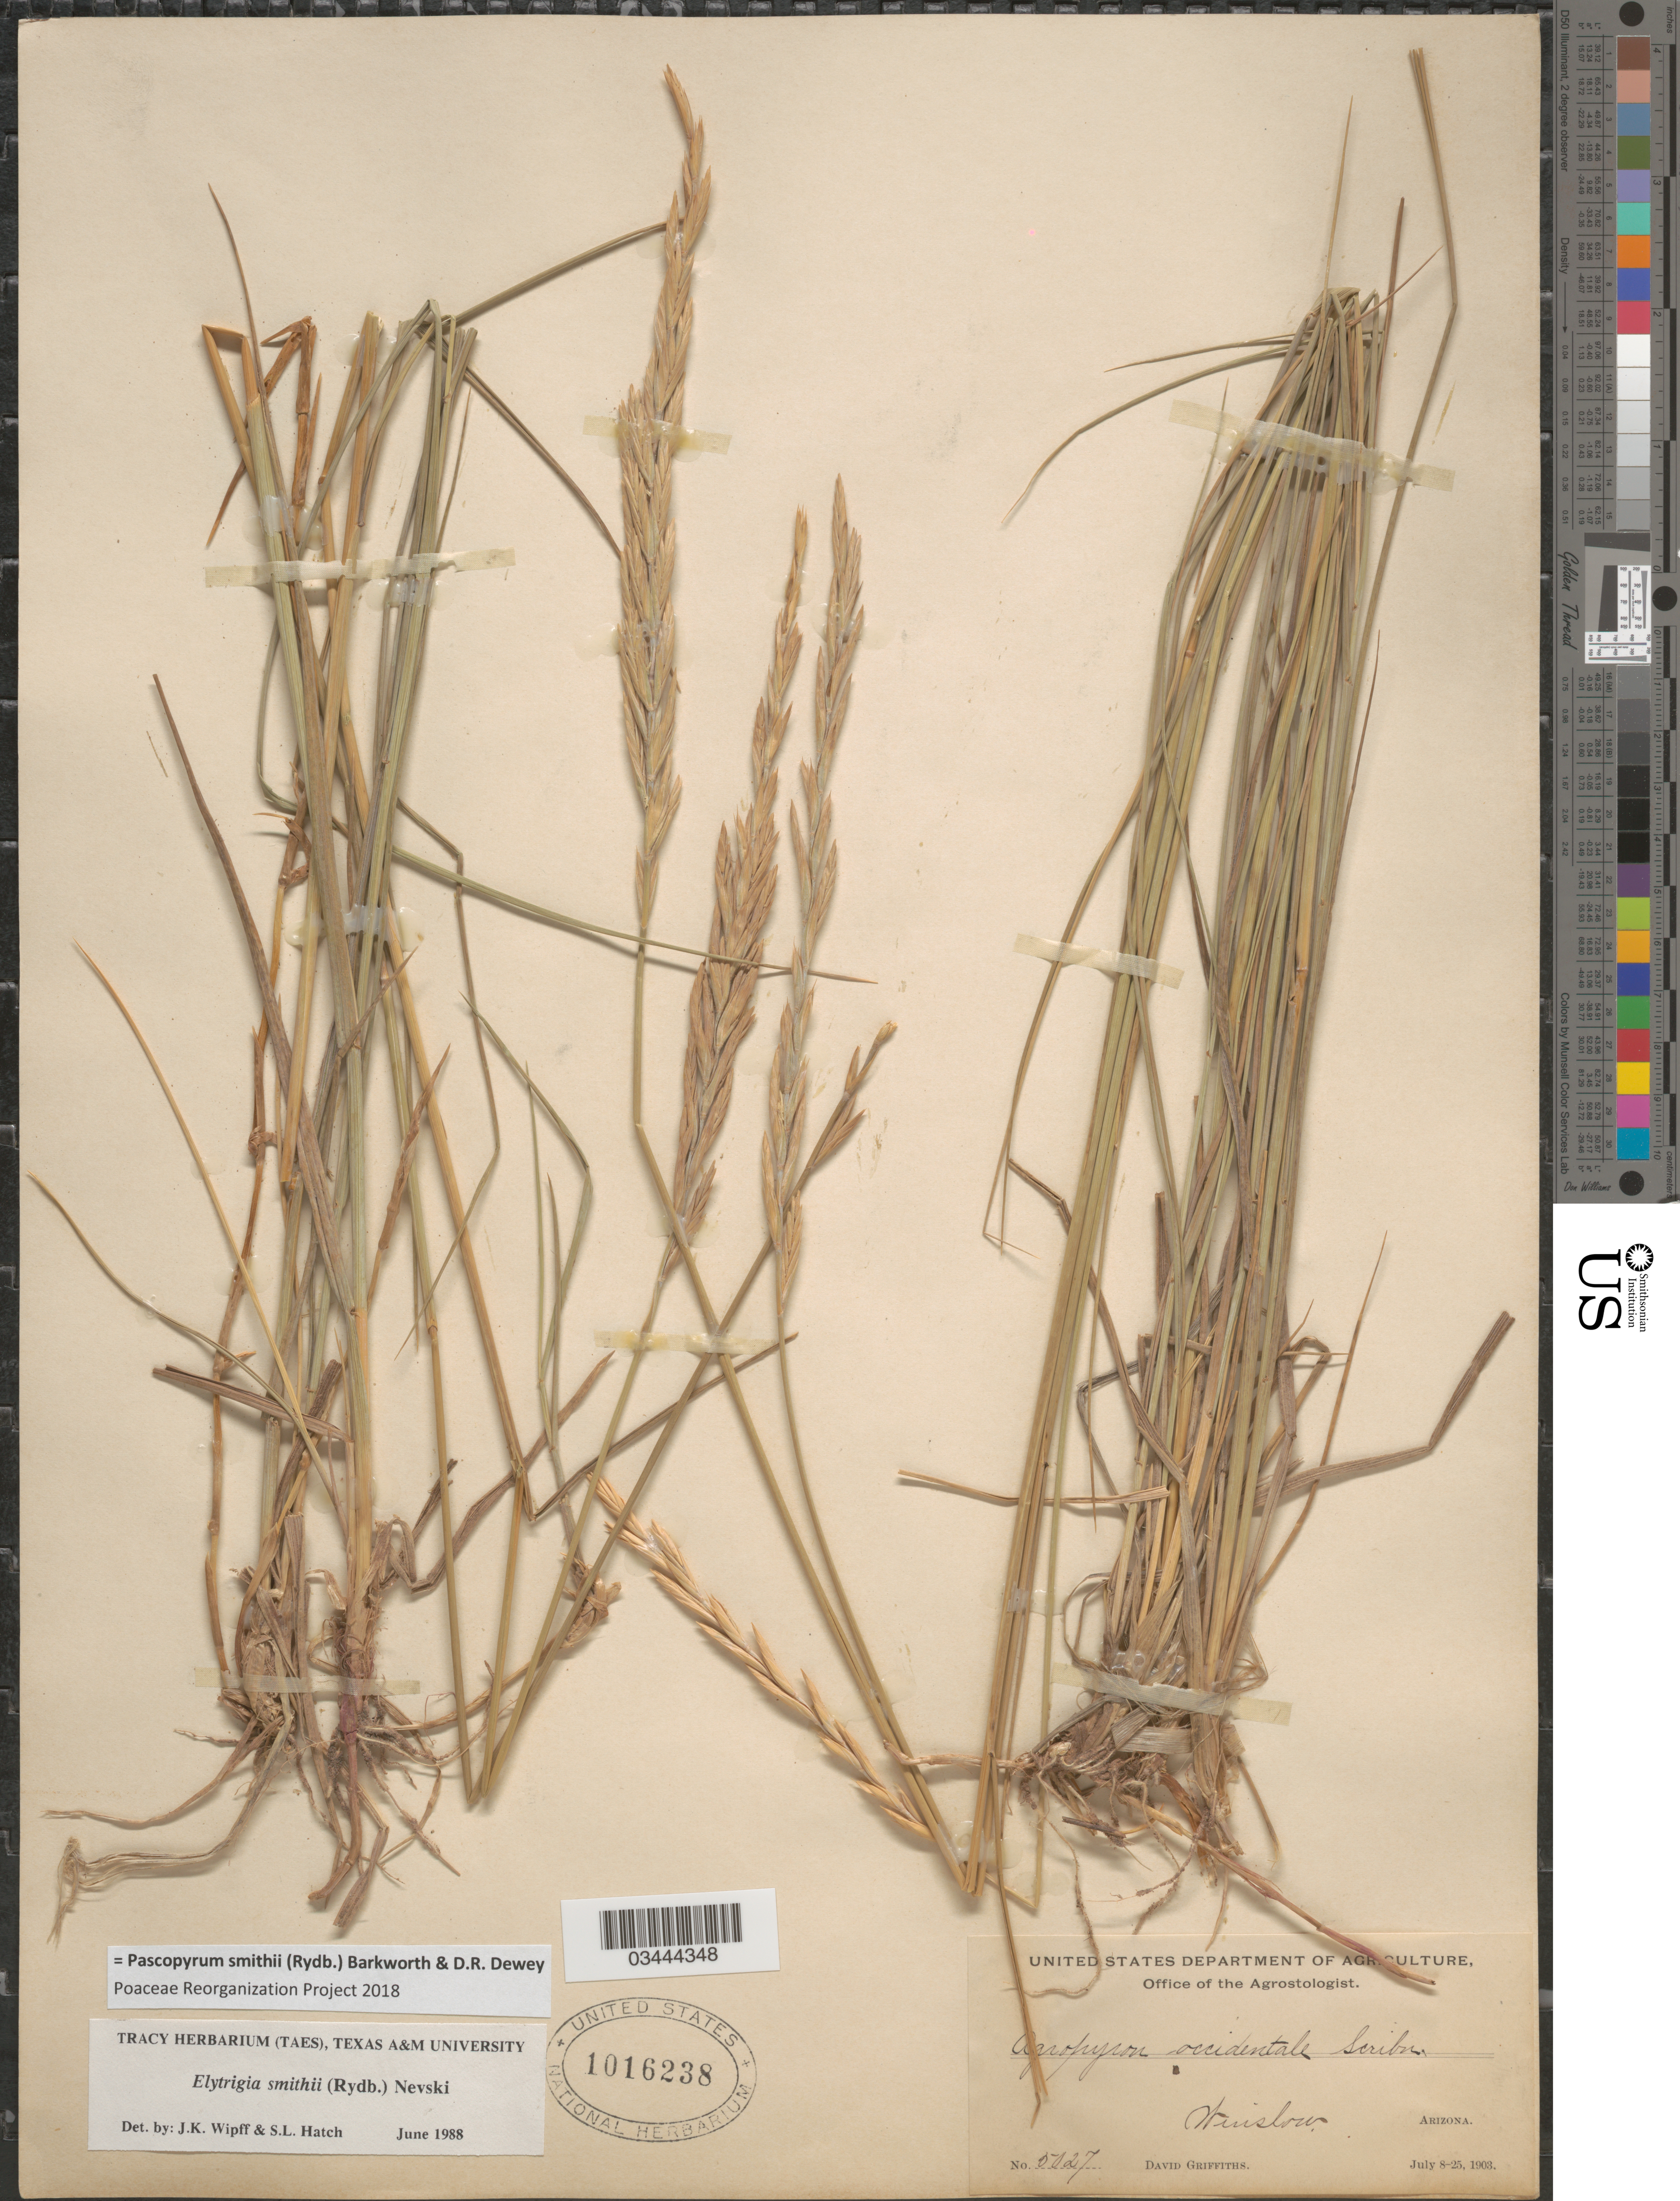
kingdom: Plantae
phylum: Tracheophyta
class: Liliopsida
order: Poales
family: Poaceae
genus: Pascopyrum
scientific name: Pascopyrum smithii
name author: (Rydb.) Barkworth & Dewey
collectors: D. Griffiths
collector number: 5027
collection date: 1903-07-08/1903-07-25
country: United States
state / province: Arizona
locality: Winslow.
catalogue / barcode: US 1016238